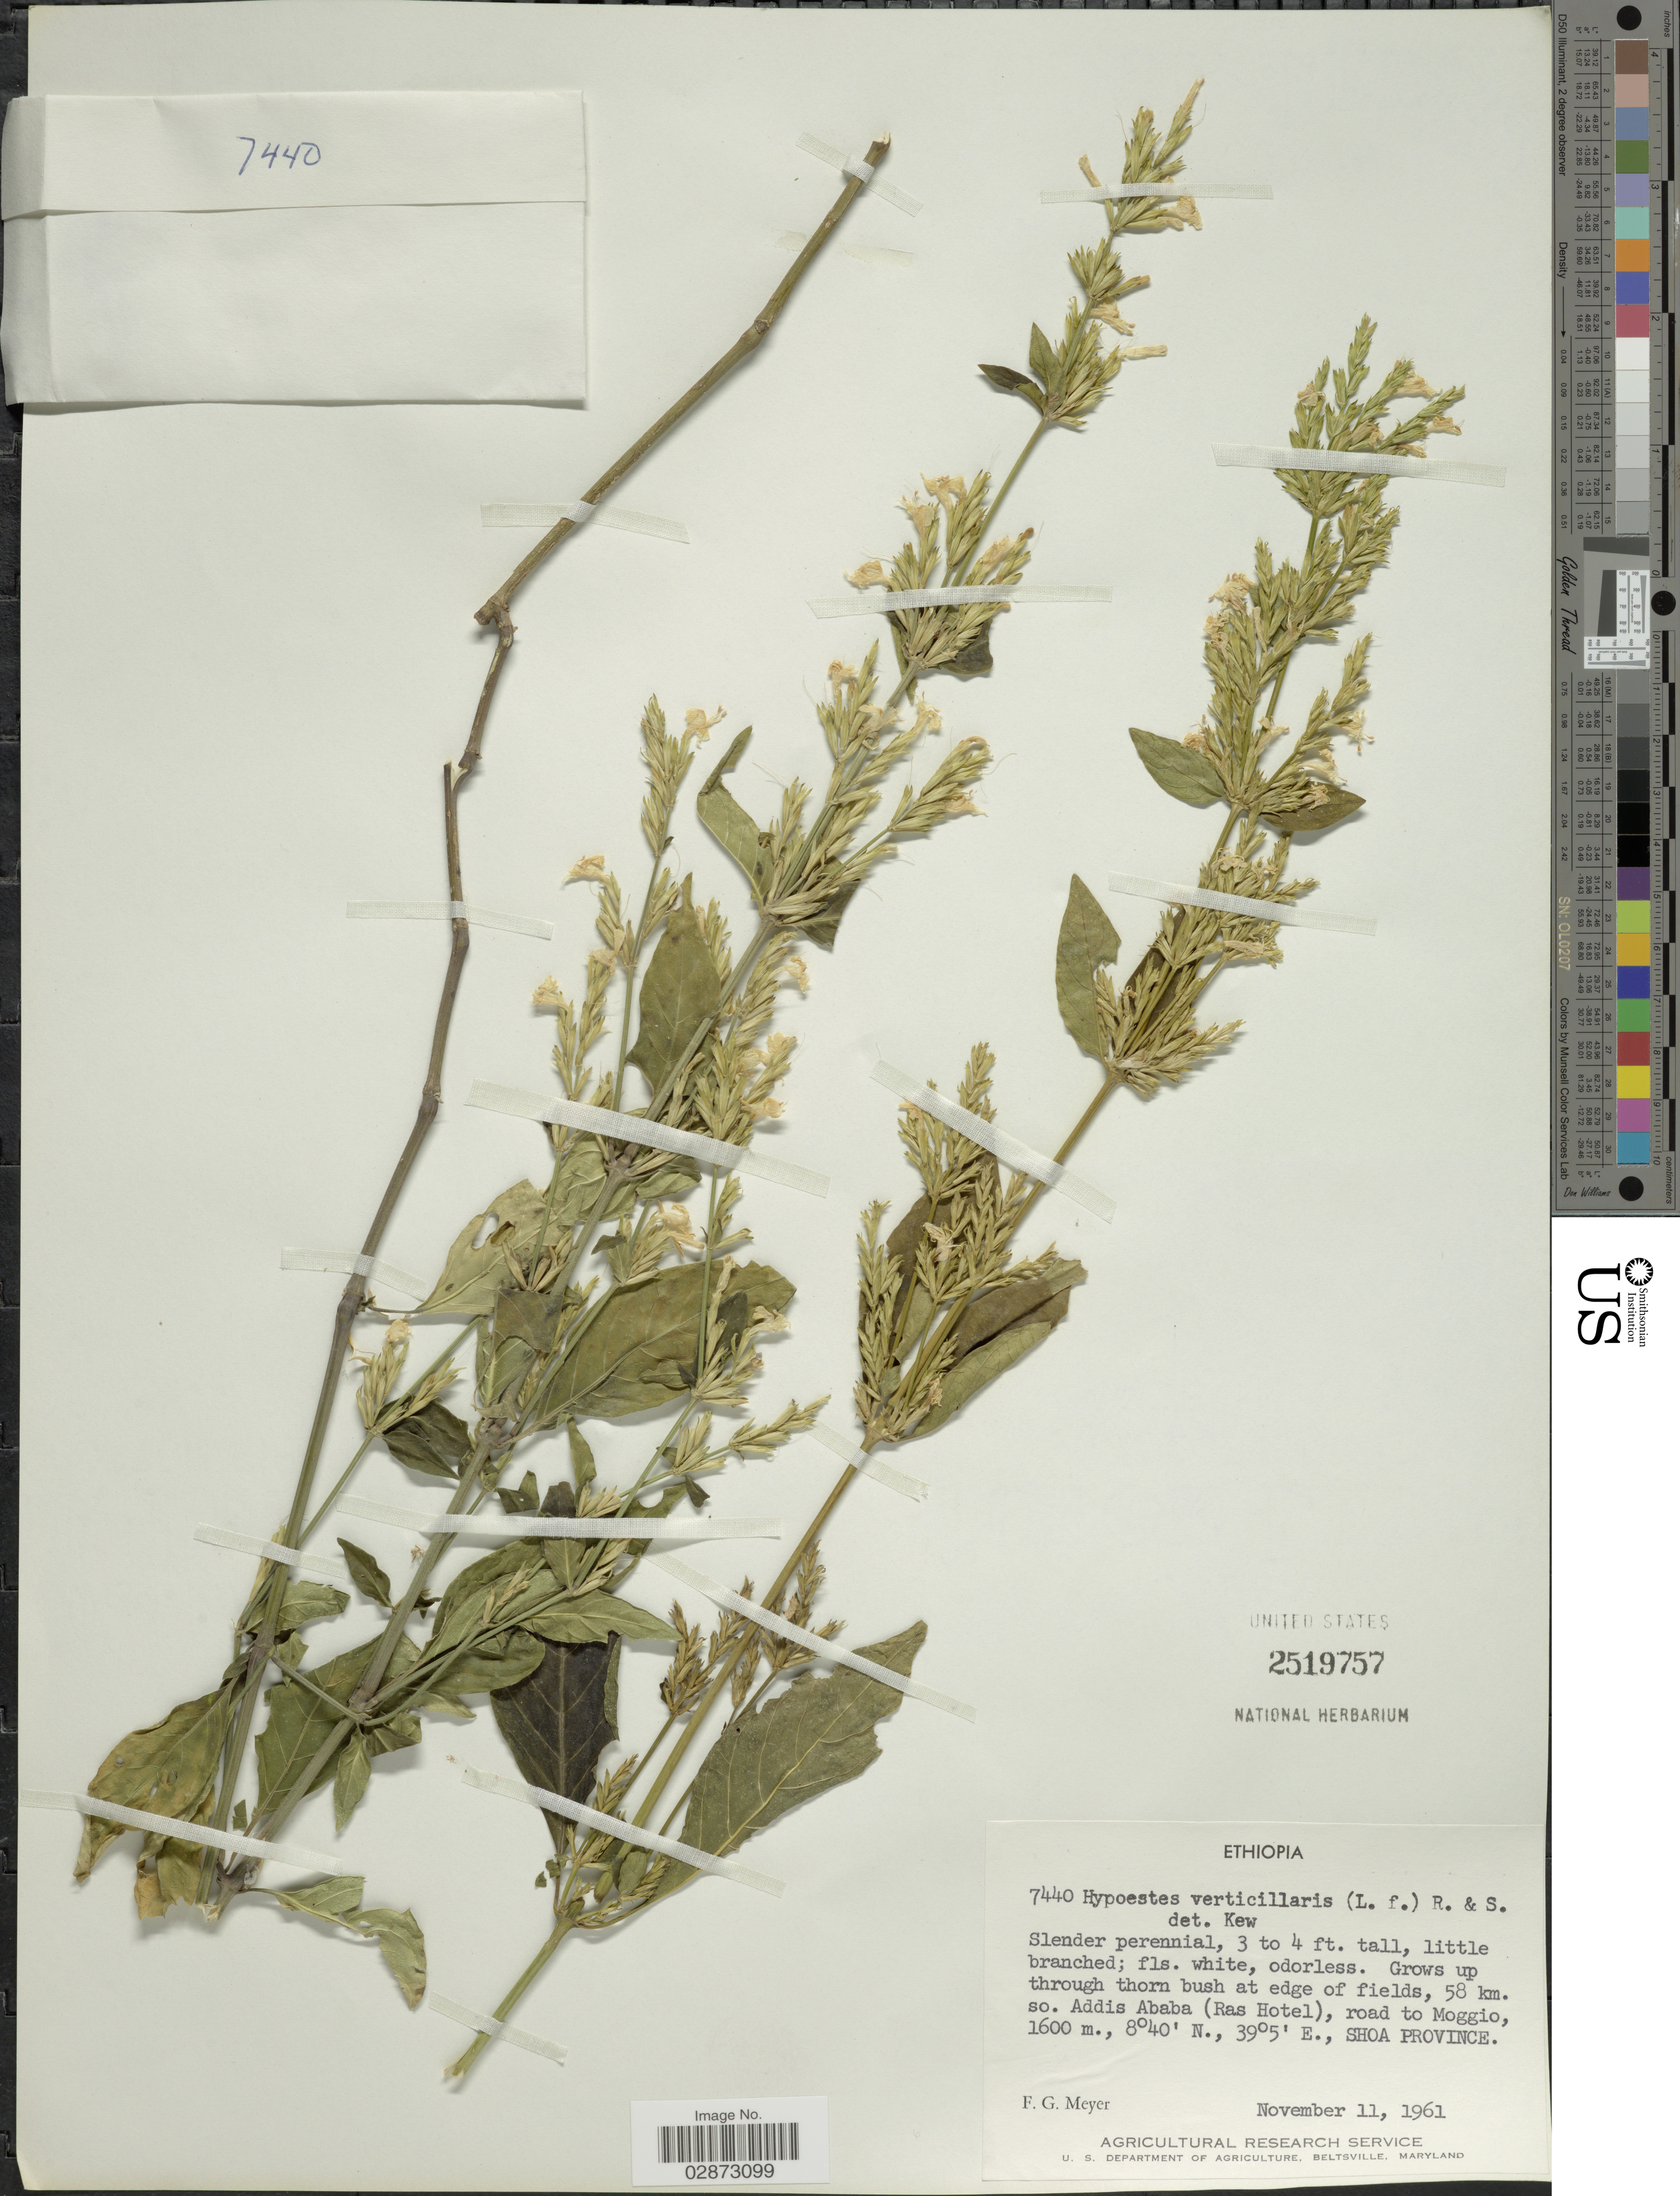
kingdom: Plantae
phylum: Tracheophyta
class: Magnoliopsida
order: Lamiales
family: Acanthaceae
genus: Hypoestes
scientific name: Hypoestes verticillaris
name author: (L. f.) Sol.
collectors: F. G. Meyer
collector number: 7440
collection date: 1961-11-11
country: Ethiopia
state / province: Addis Ababa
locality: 58 km. so. Addis Ababa (Ras Hotel), road to Moggio. Shoa Province.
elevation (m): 1600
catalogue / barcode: US 2519757